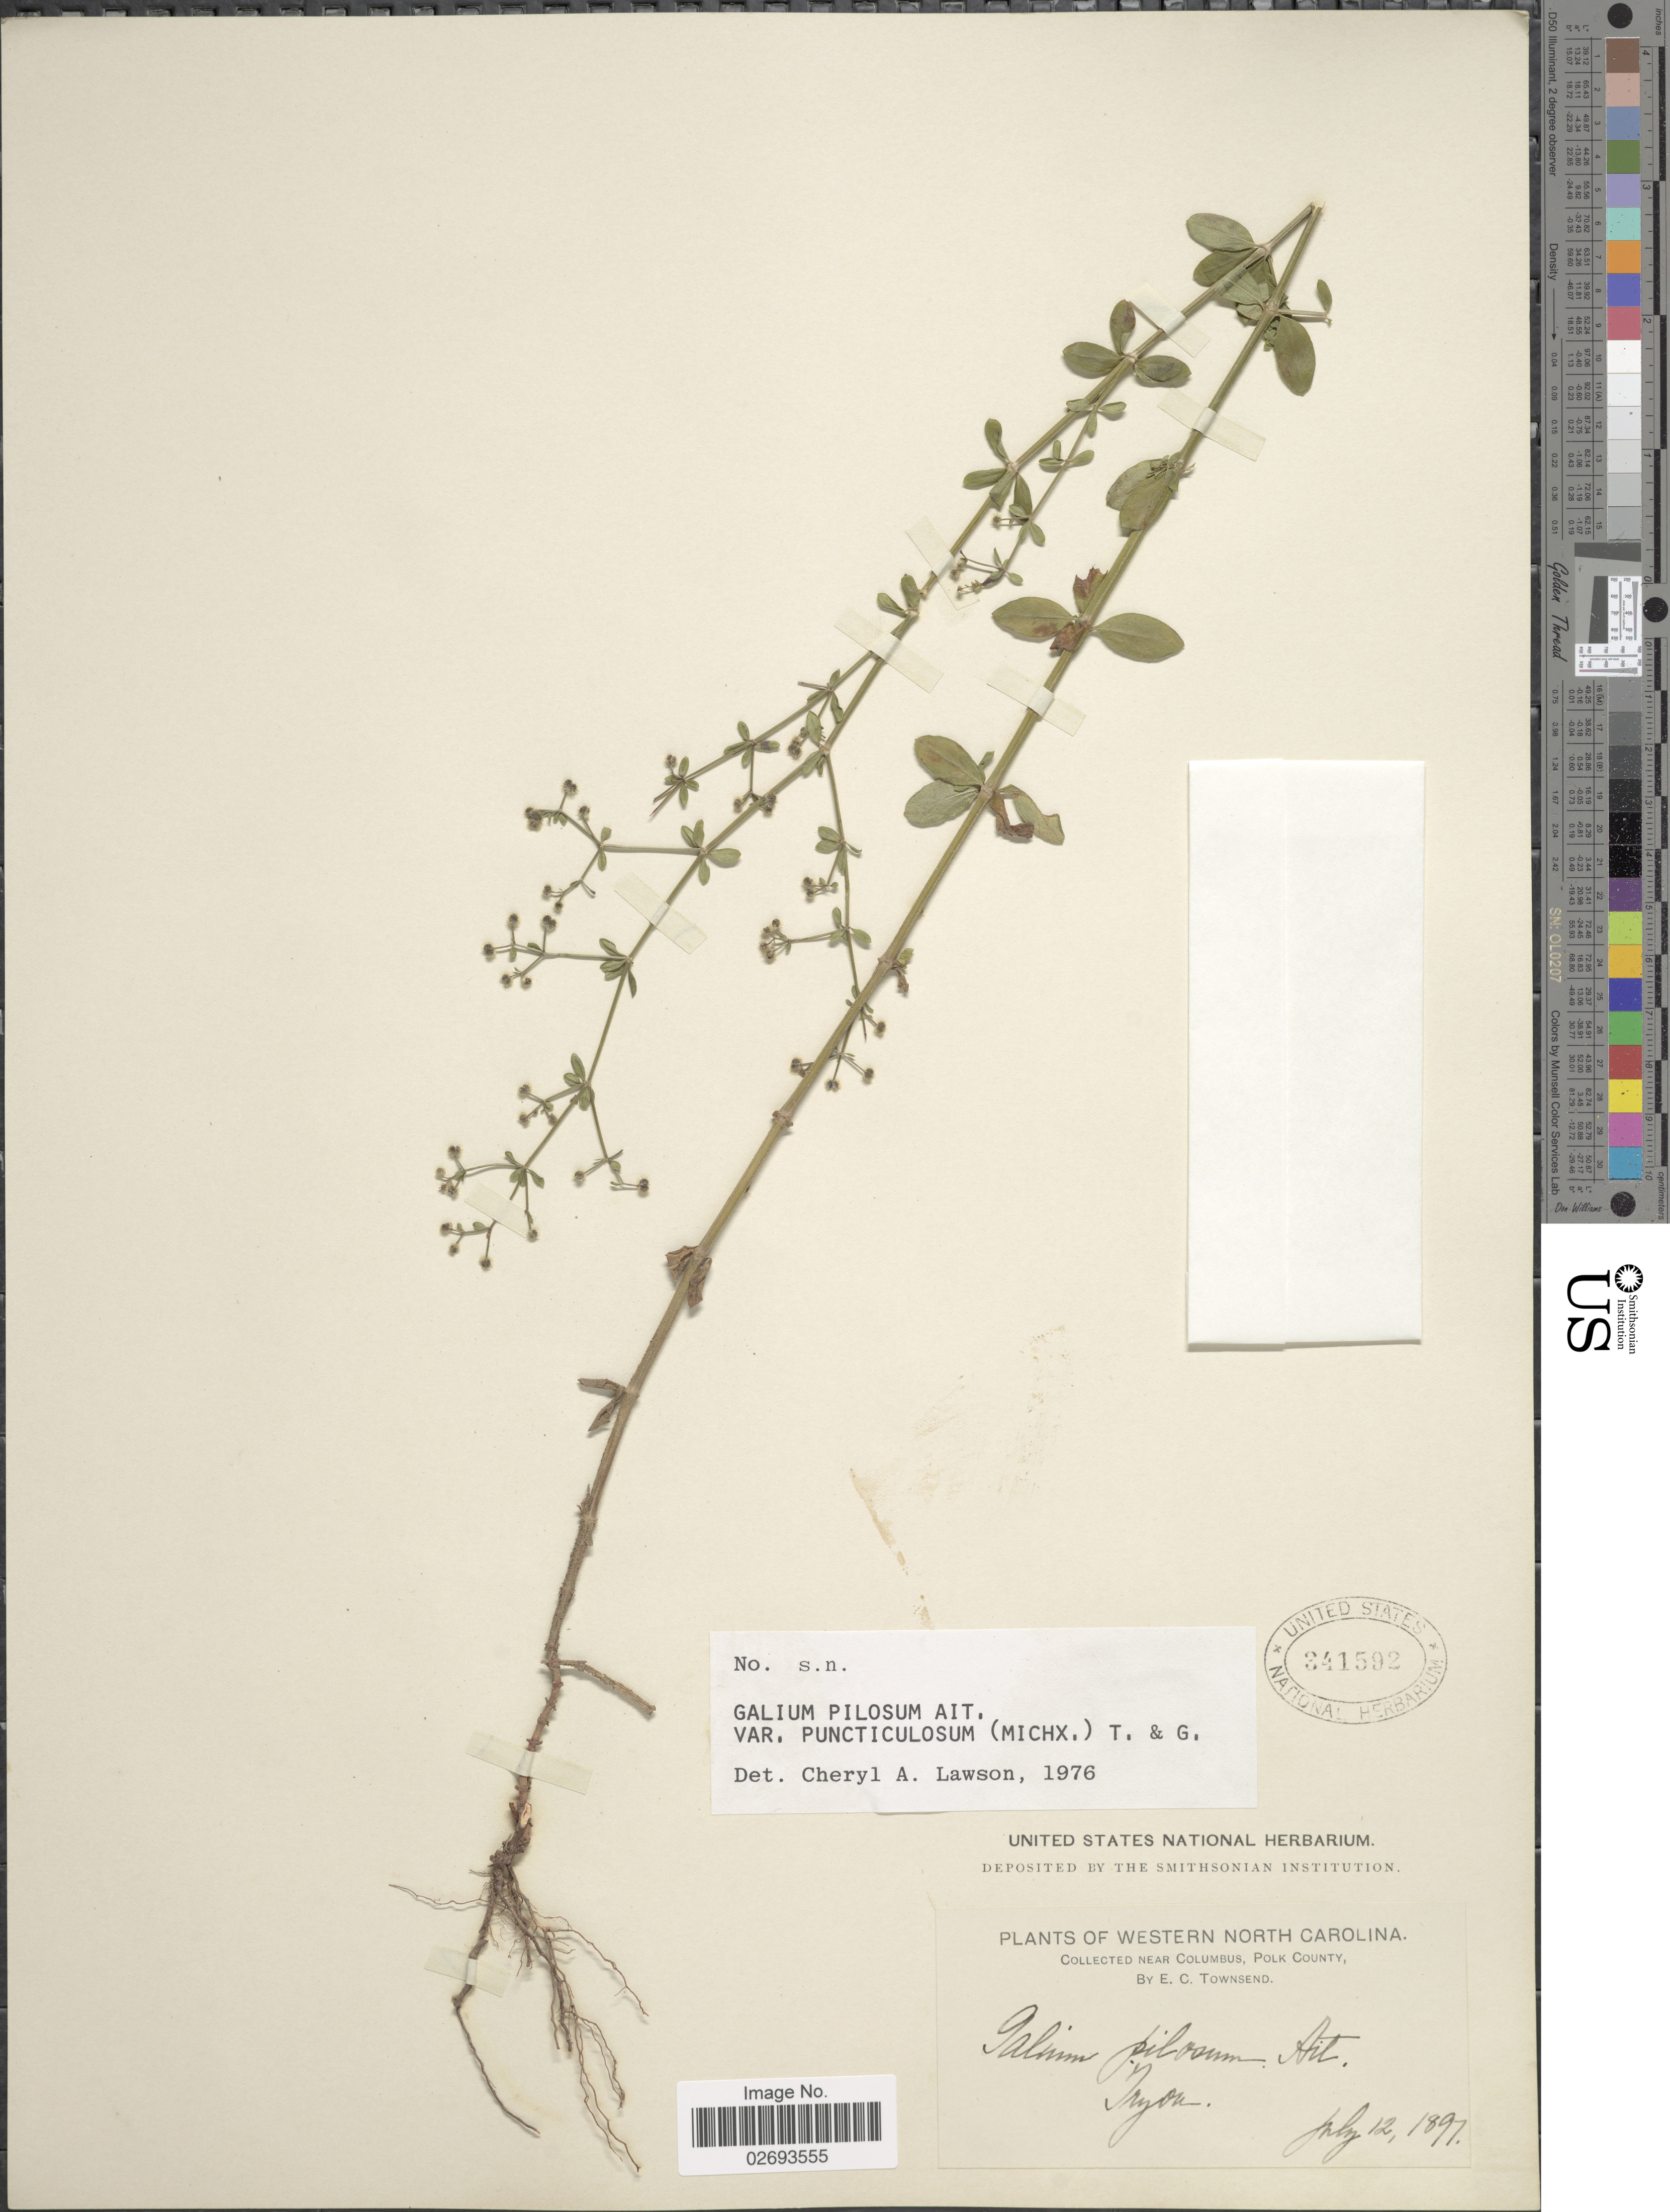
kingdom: Plantae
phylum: Tracheophyta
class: Magnoliopsida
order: Gentianales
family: Rubiaceae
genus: Galium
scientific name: Galium pilosum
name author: Aiton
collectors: E. C. Townsend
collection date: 1897-07-12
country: United States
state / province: North Carolina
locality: Western North Carolina, Near Colombus, Polk County, Tryon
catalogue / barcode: US 341592